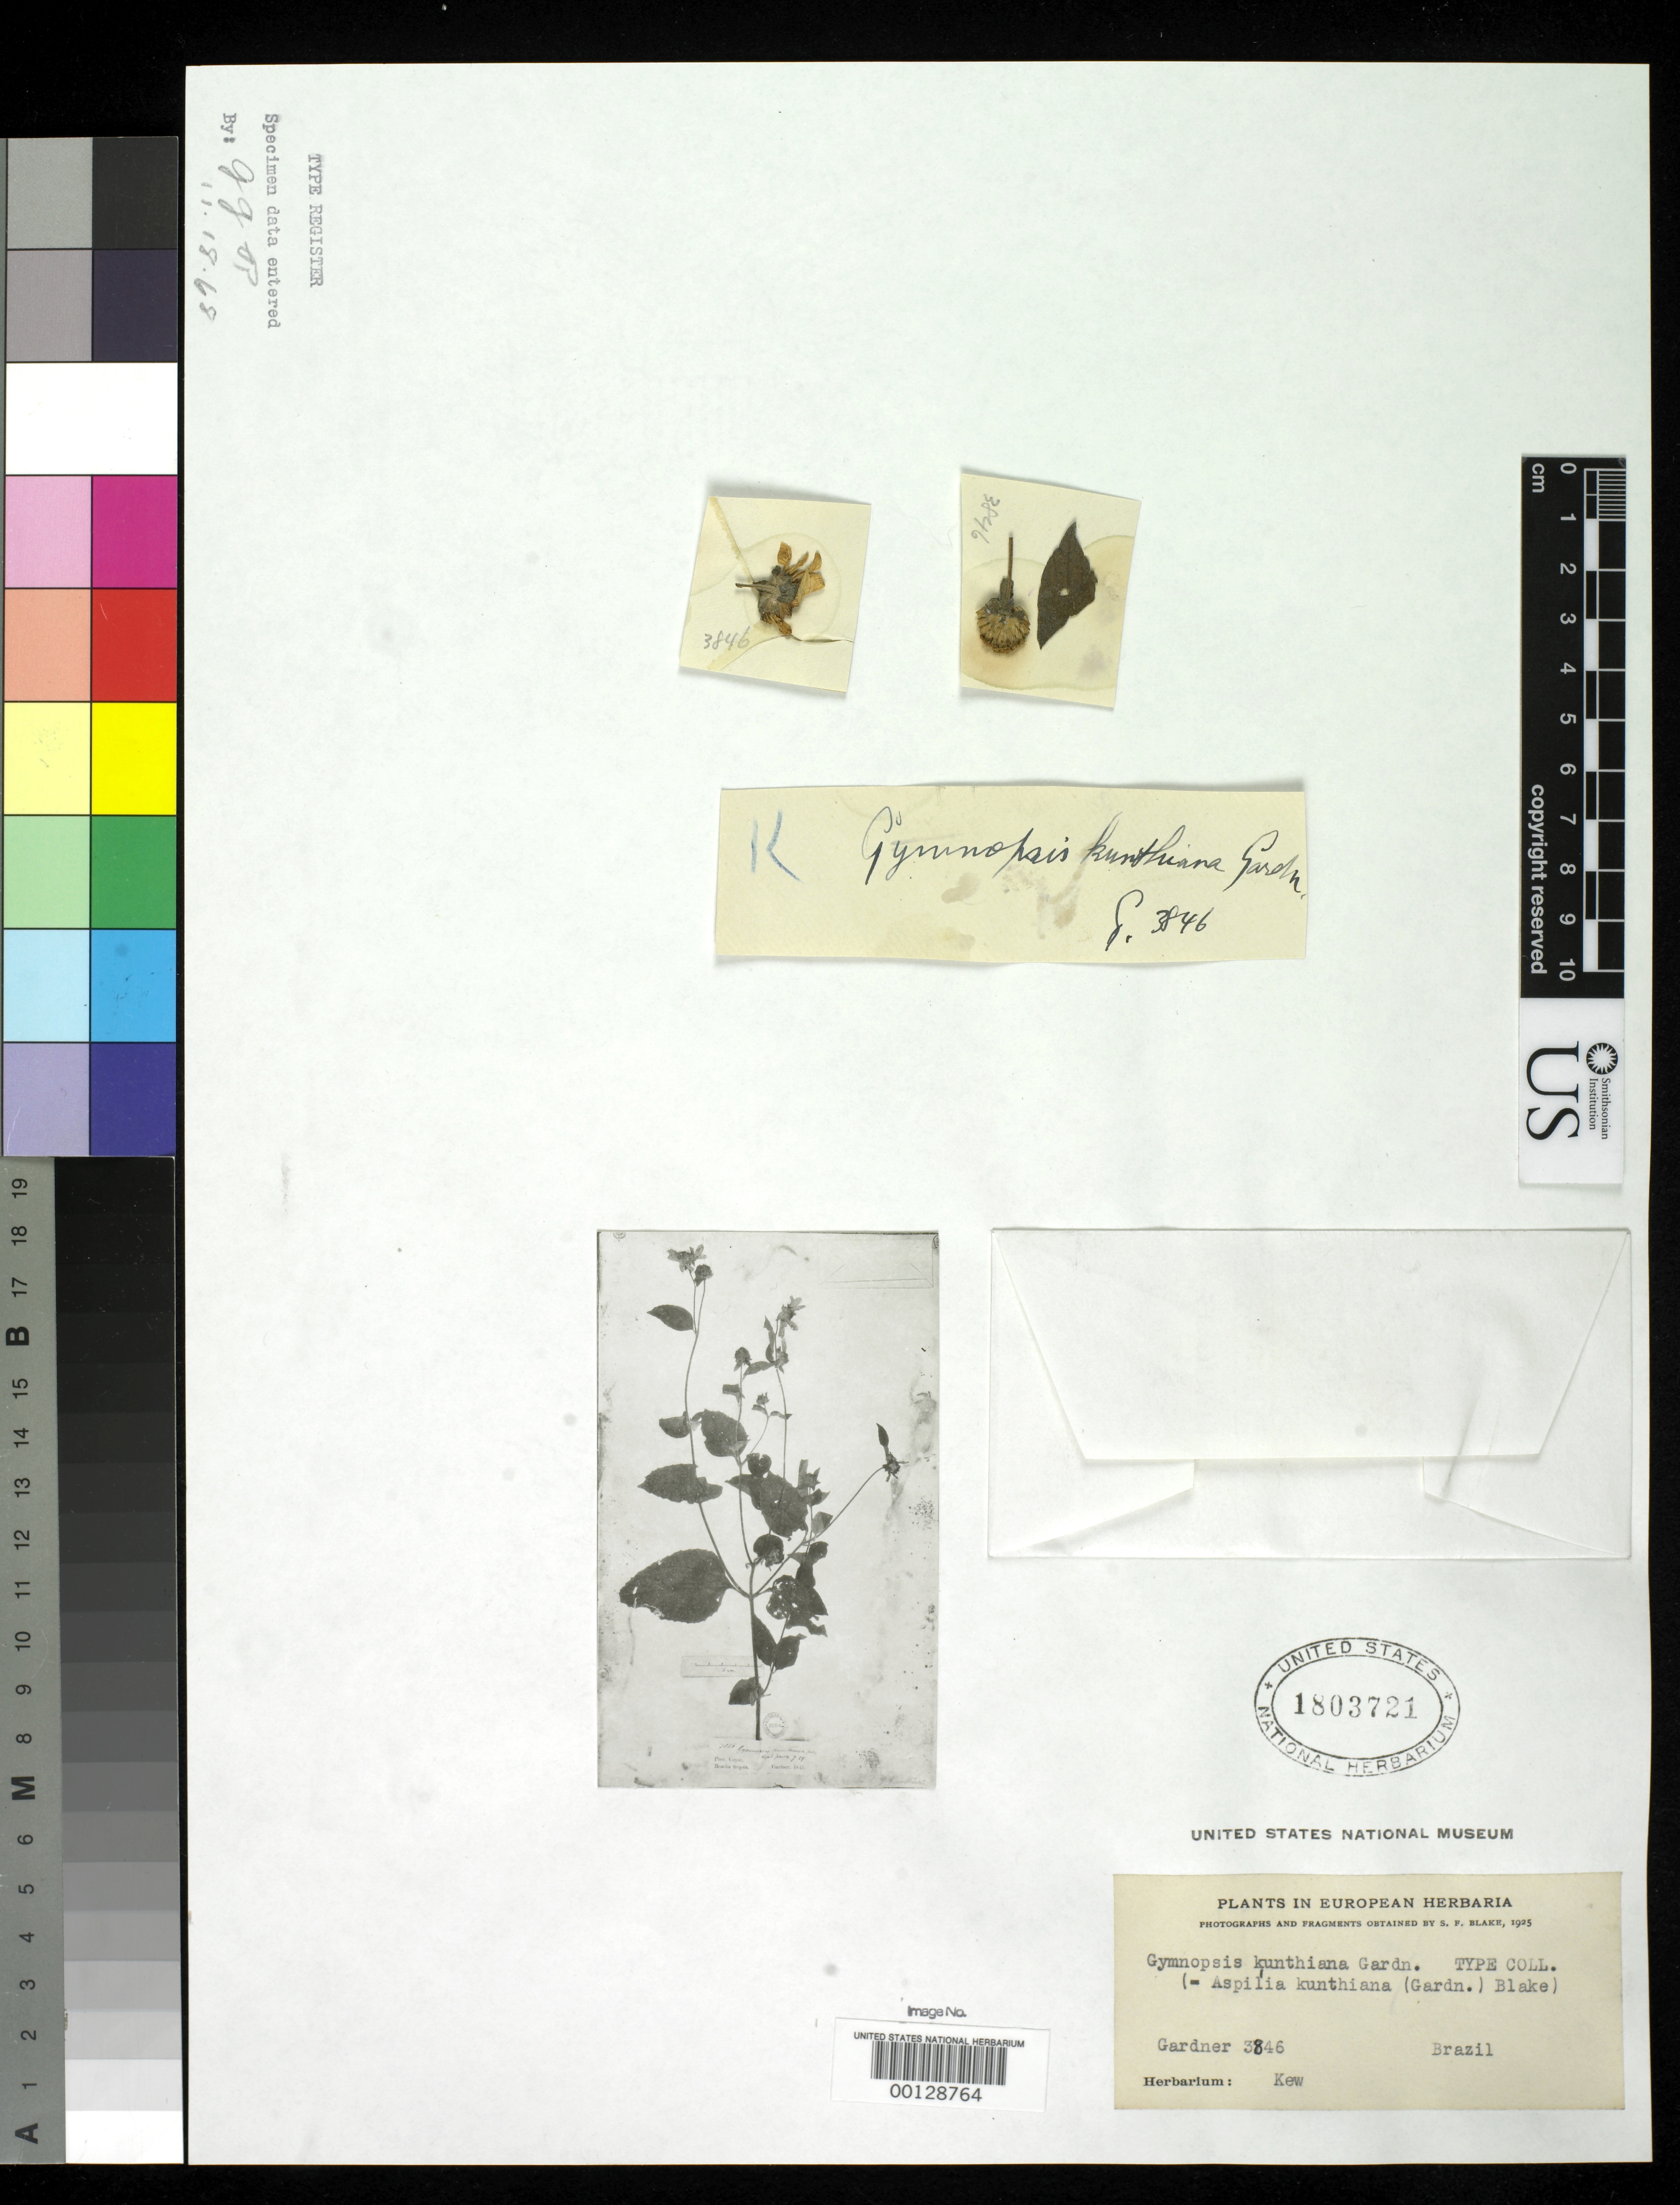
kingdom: Plantae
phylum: Tracheophyta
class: Magnoliopsida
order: Asterales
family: Asteraceae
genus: Gymnopsis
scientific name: Gymnopsis kunthiana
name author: Gardner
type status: Type Fragment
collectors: G. Gardner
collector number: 3846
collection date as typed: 1841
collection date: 1841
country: Brazil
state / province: Goiás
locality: Inter Porto Imperial et Lunie, ad flum Tocantins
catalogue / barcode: US 1803721